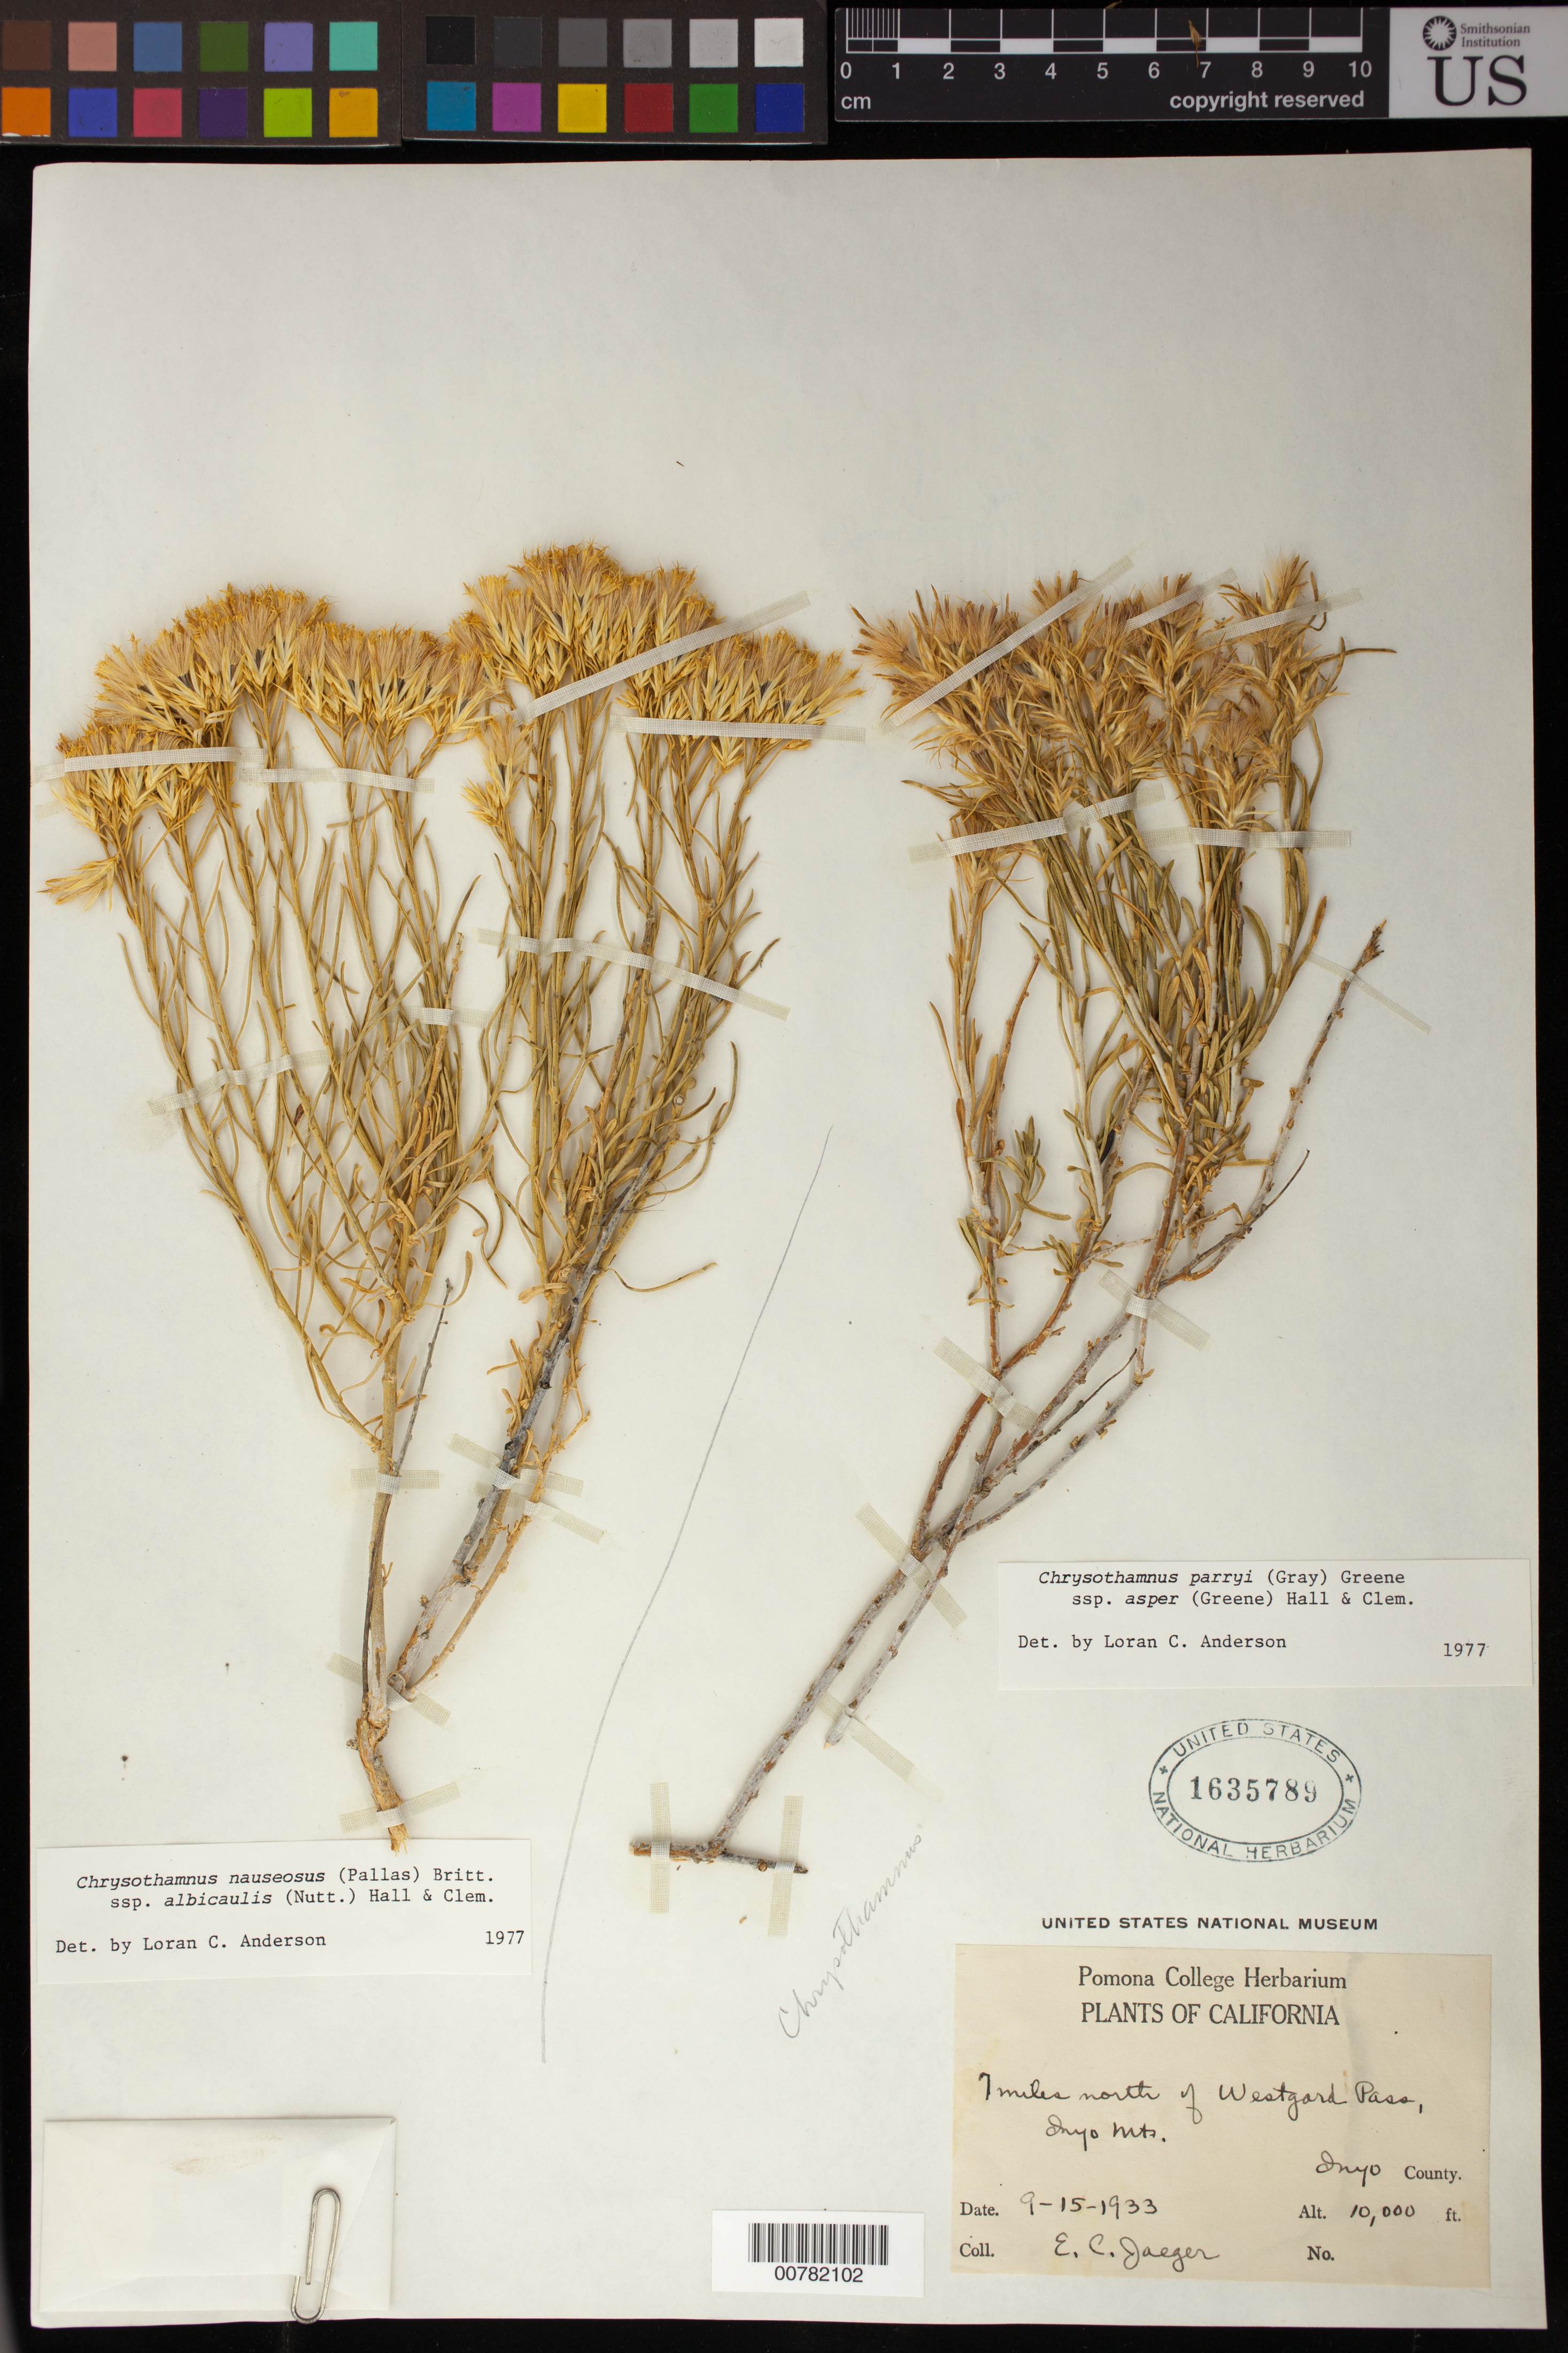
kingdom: Plantae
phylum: Tracheophyta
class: Magnoliopsida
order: Asterales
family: Asteraceae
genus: Ericameria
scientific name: Ericameria parryi var. aspera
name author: (S.W. Greene) G.L. Nesom & G.I. Baird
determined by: Urbatsch, Lowell E., Curator (LSU), Louisiana State University (UNITED STATES)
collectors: E. Jaeger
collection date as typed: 9-15-1933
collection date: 1933-09-15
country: United States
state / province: California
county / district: Inyo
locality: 7 miles north of Westgard Pass, Inyo Mts.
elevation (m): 3048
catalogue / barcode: US 1635789